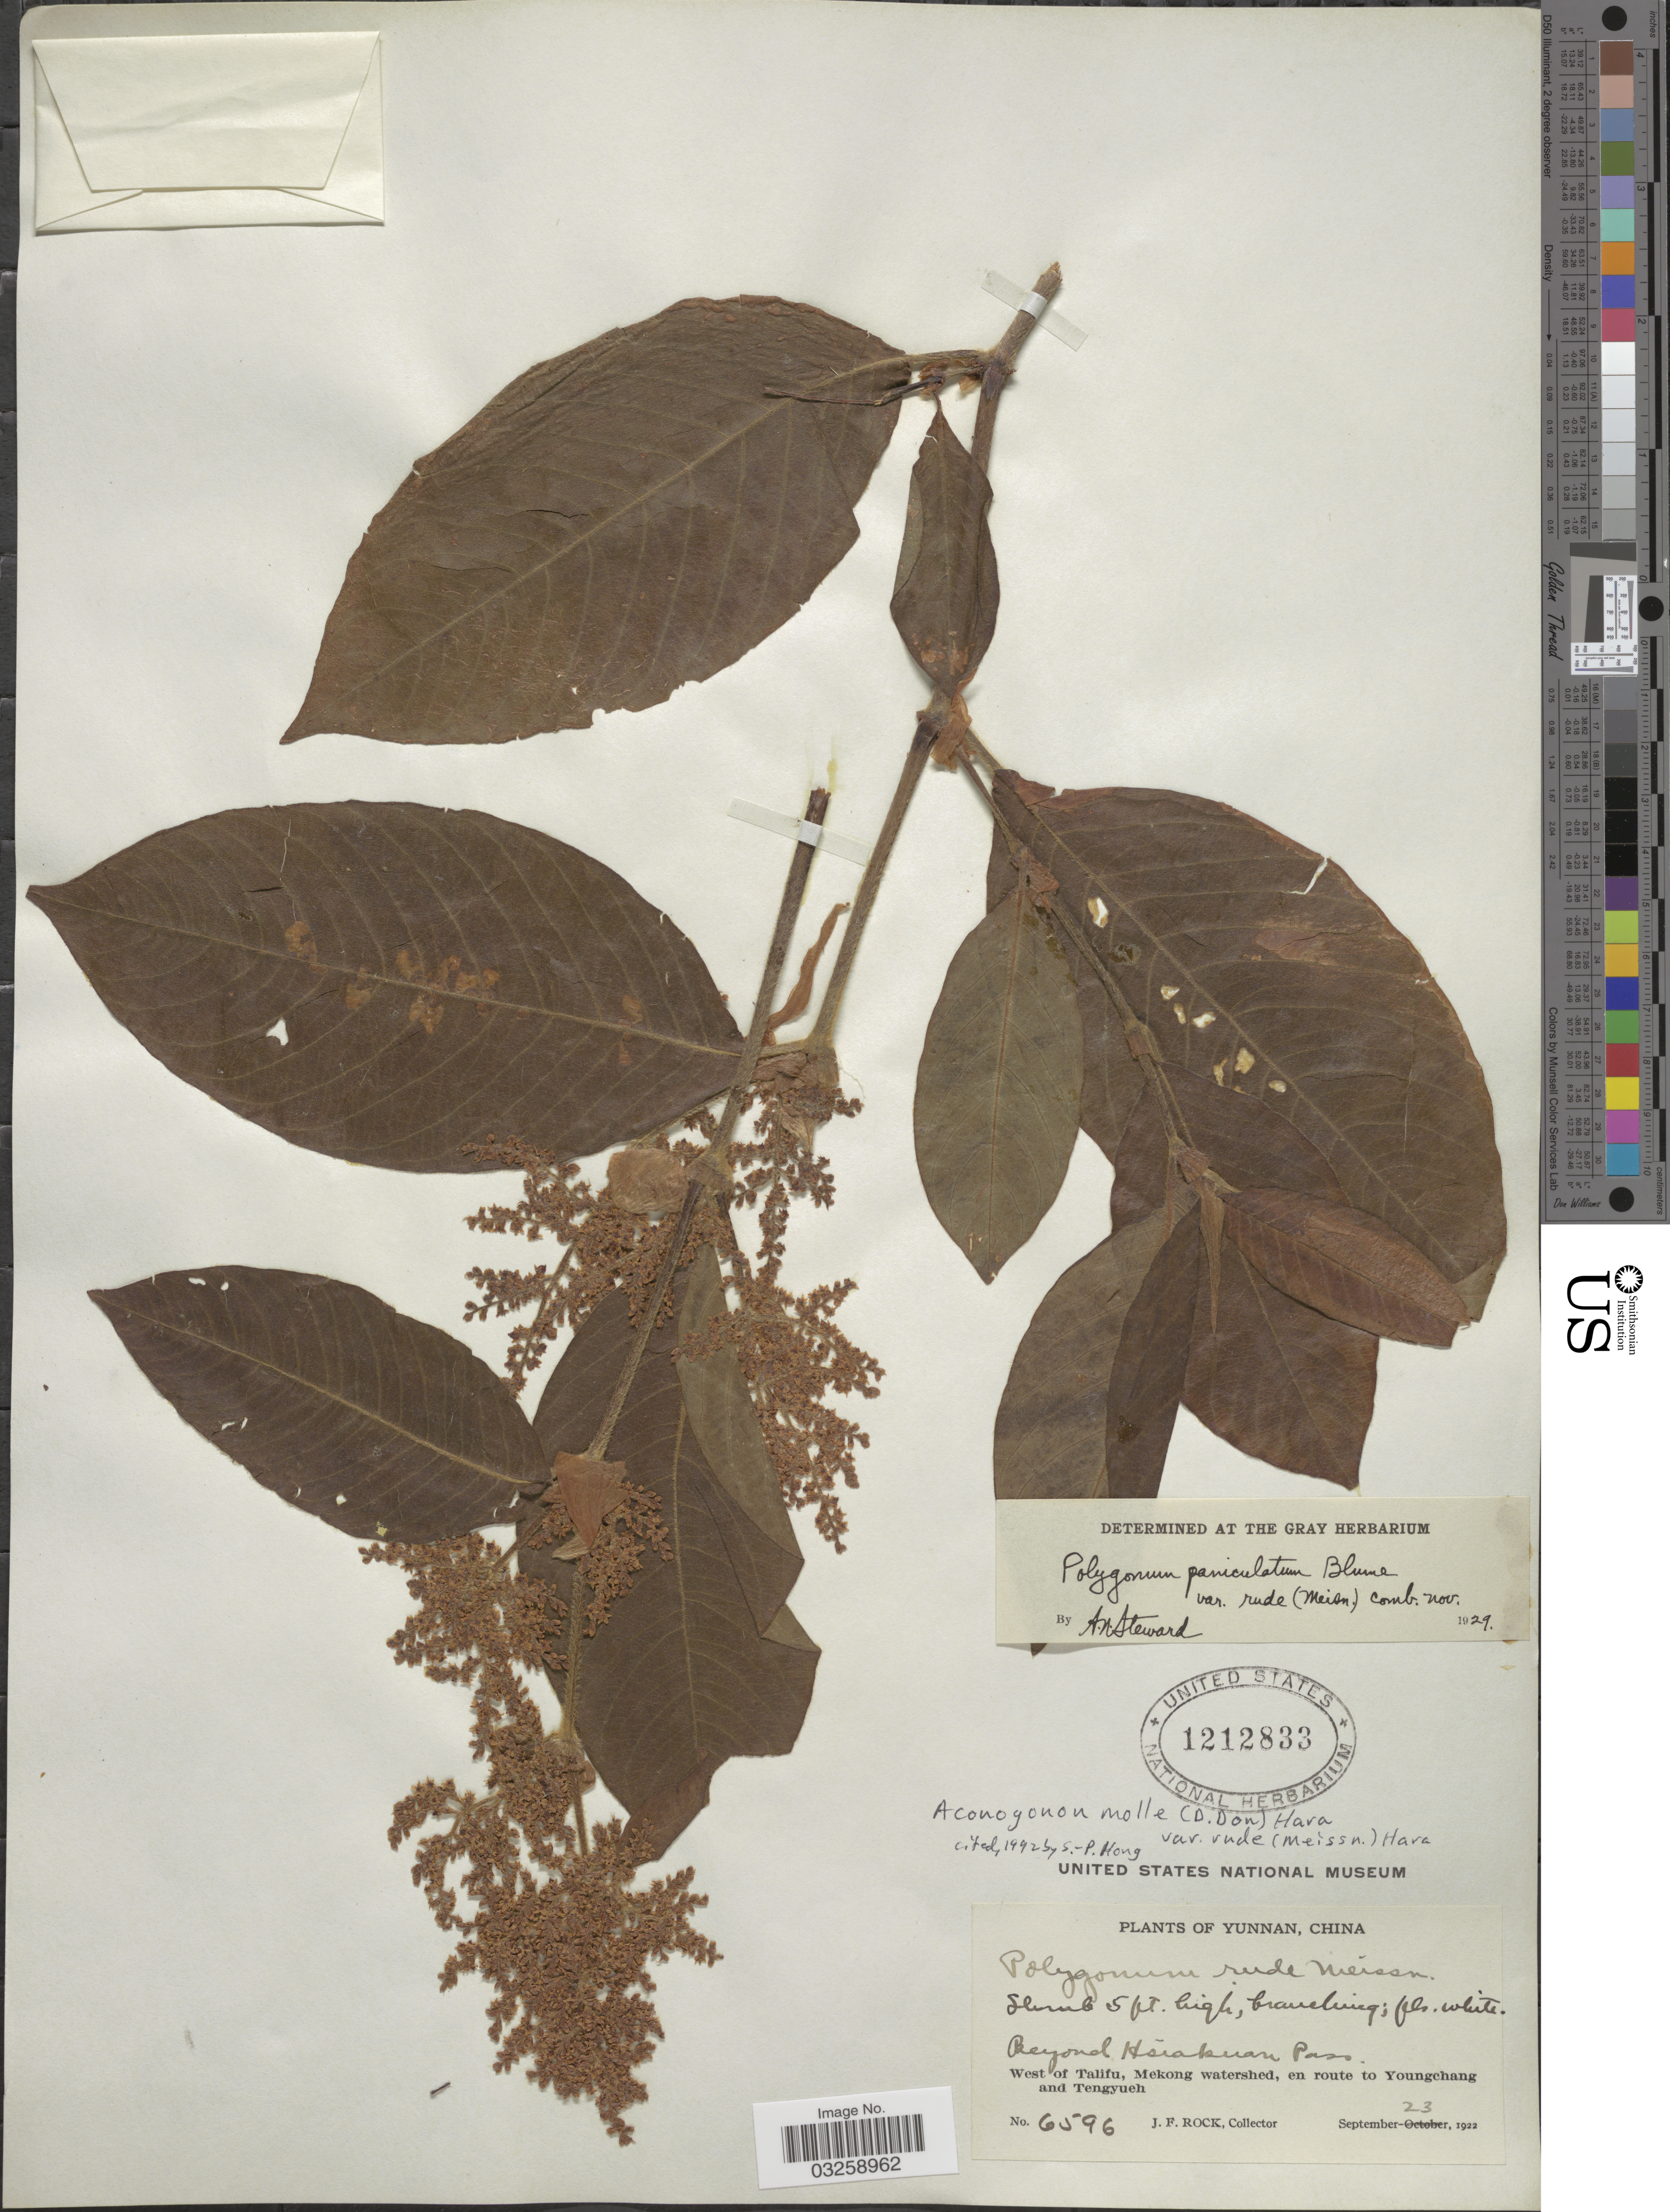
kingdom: Plantae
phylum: Tracheophyta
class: Magnoliopsida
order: Caryophyllales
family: Polygonaceae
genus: Koenigia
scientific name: Koenigia mollis var. rudis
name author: (Meisn.) T.M. Schust. & Reveal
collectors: J. Rock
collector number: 6596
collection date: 1922-09-23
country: China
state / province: Yunnan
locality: Beyond Hsiakuan Pass. West of Talifu, Mekong watershed, en route to Youngchang and Tengyueh.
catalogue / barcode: US 1212833